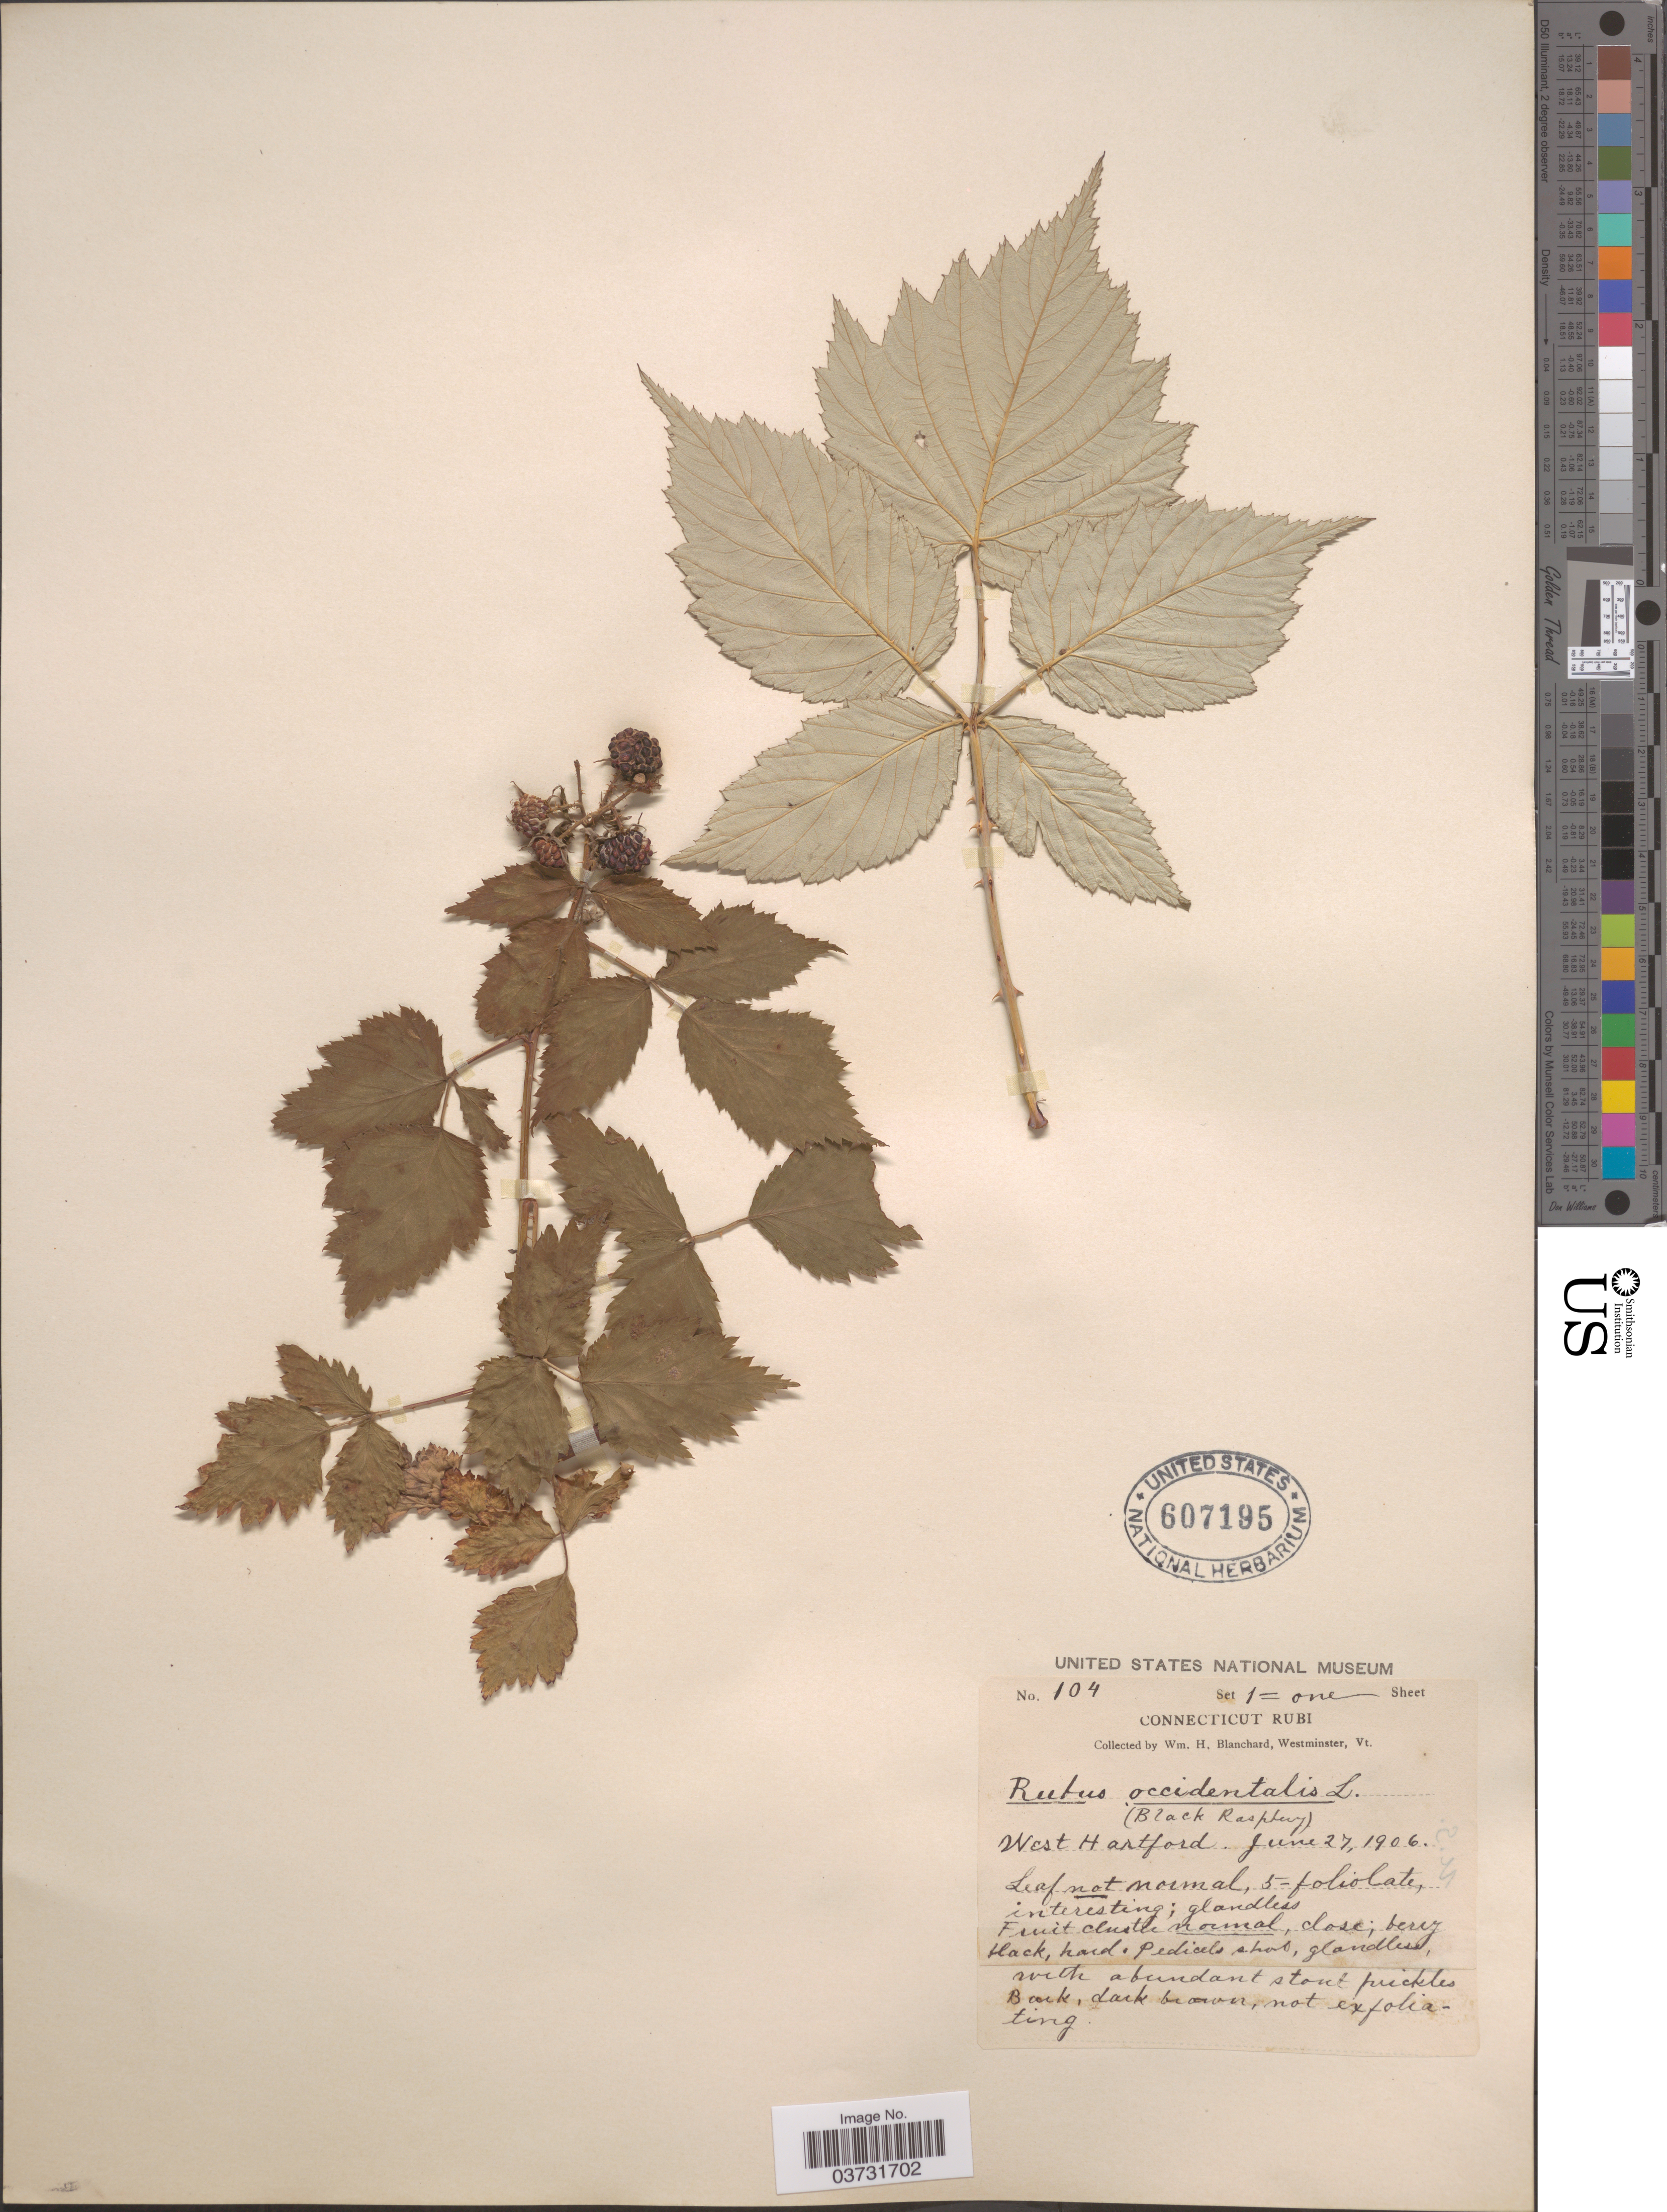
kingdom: Plantae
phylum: Tracheophyta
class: Magnoliopsida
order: Rosales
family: Rosaceae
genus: Rubus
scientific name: Rubus occidentalis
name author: L.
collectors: W. H. Blanchard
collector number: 104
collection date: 1906-06-27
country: United States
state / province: Connecticut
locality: West Hartford.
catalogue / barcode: US 607195